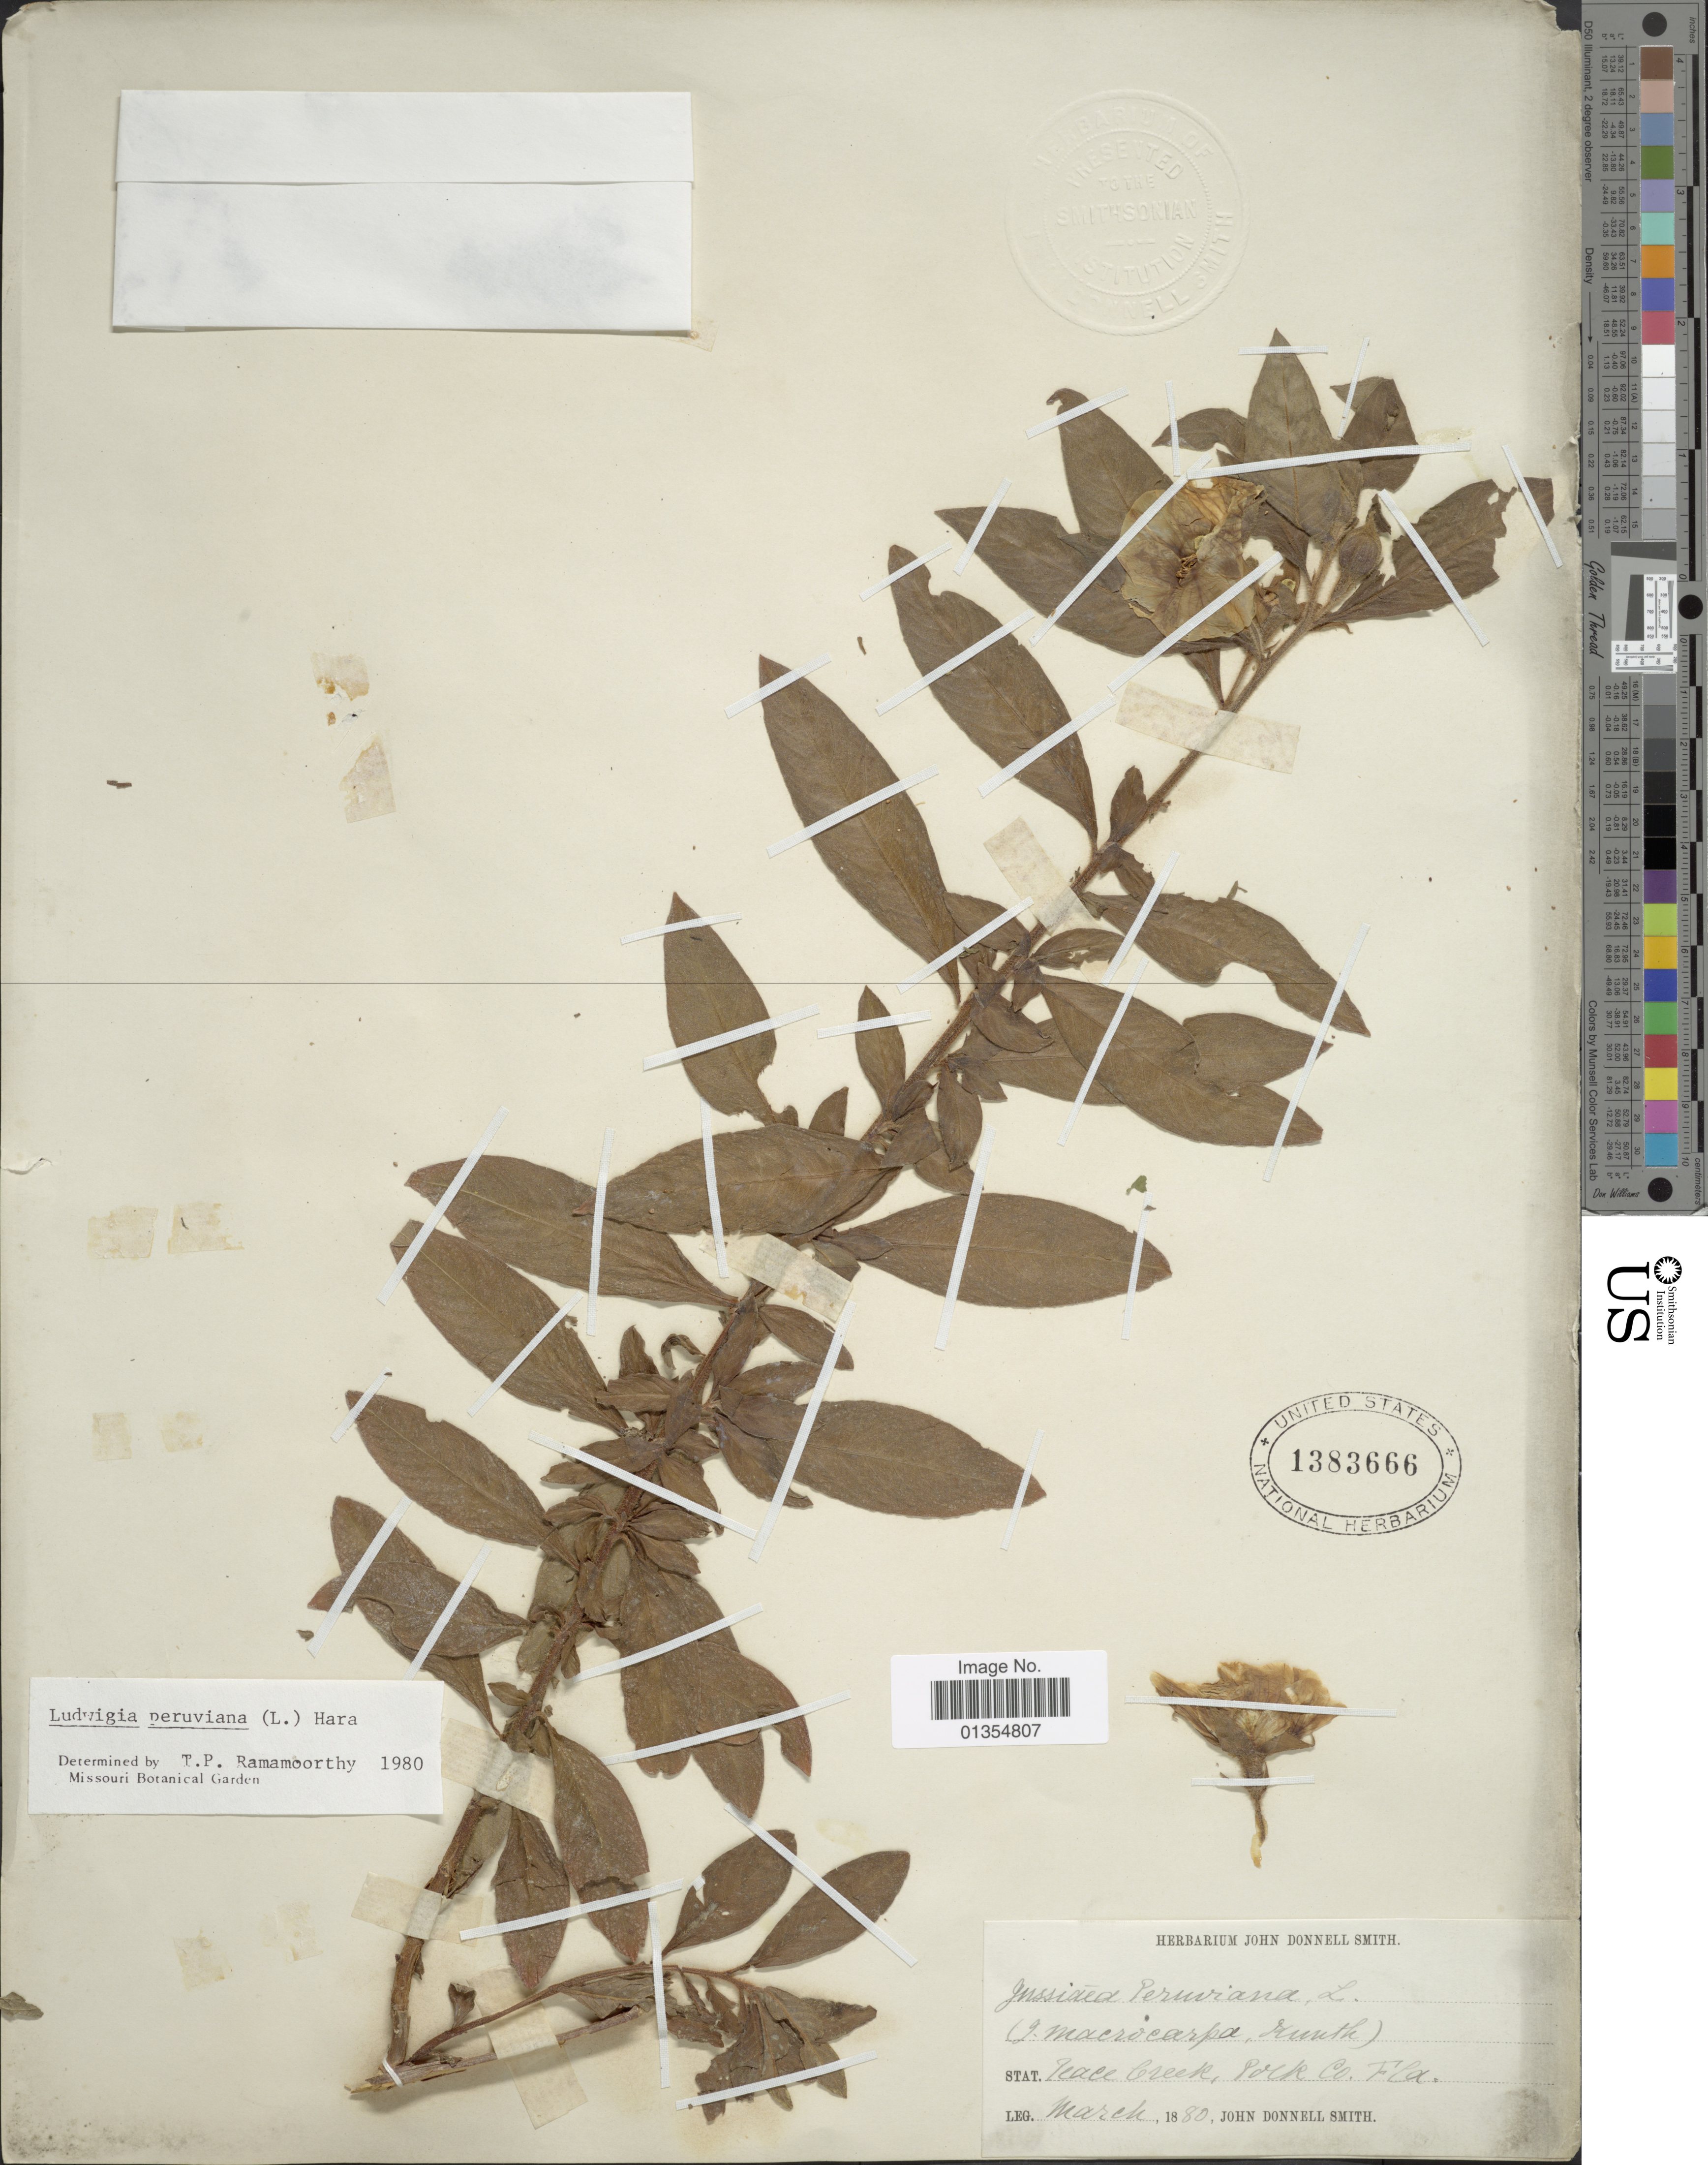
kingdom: Plantae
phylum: Tracheophyta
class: Magnoliopsida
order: Myrtales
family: Onagraceae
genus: Ludwigia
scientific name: Ludwigia peruviana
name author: (L.) H. Hara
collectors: J. Donnell Smith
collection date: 1880-03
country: United States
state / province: Florida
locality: Peace Creek, Polk Co.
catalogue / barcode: US 1383666